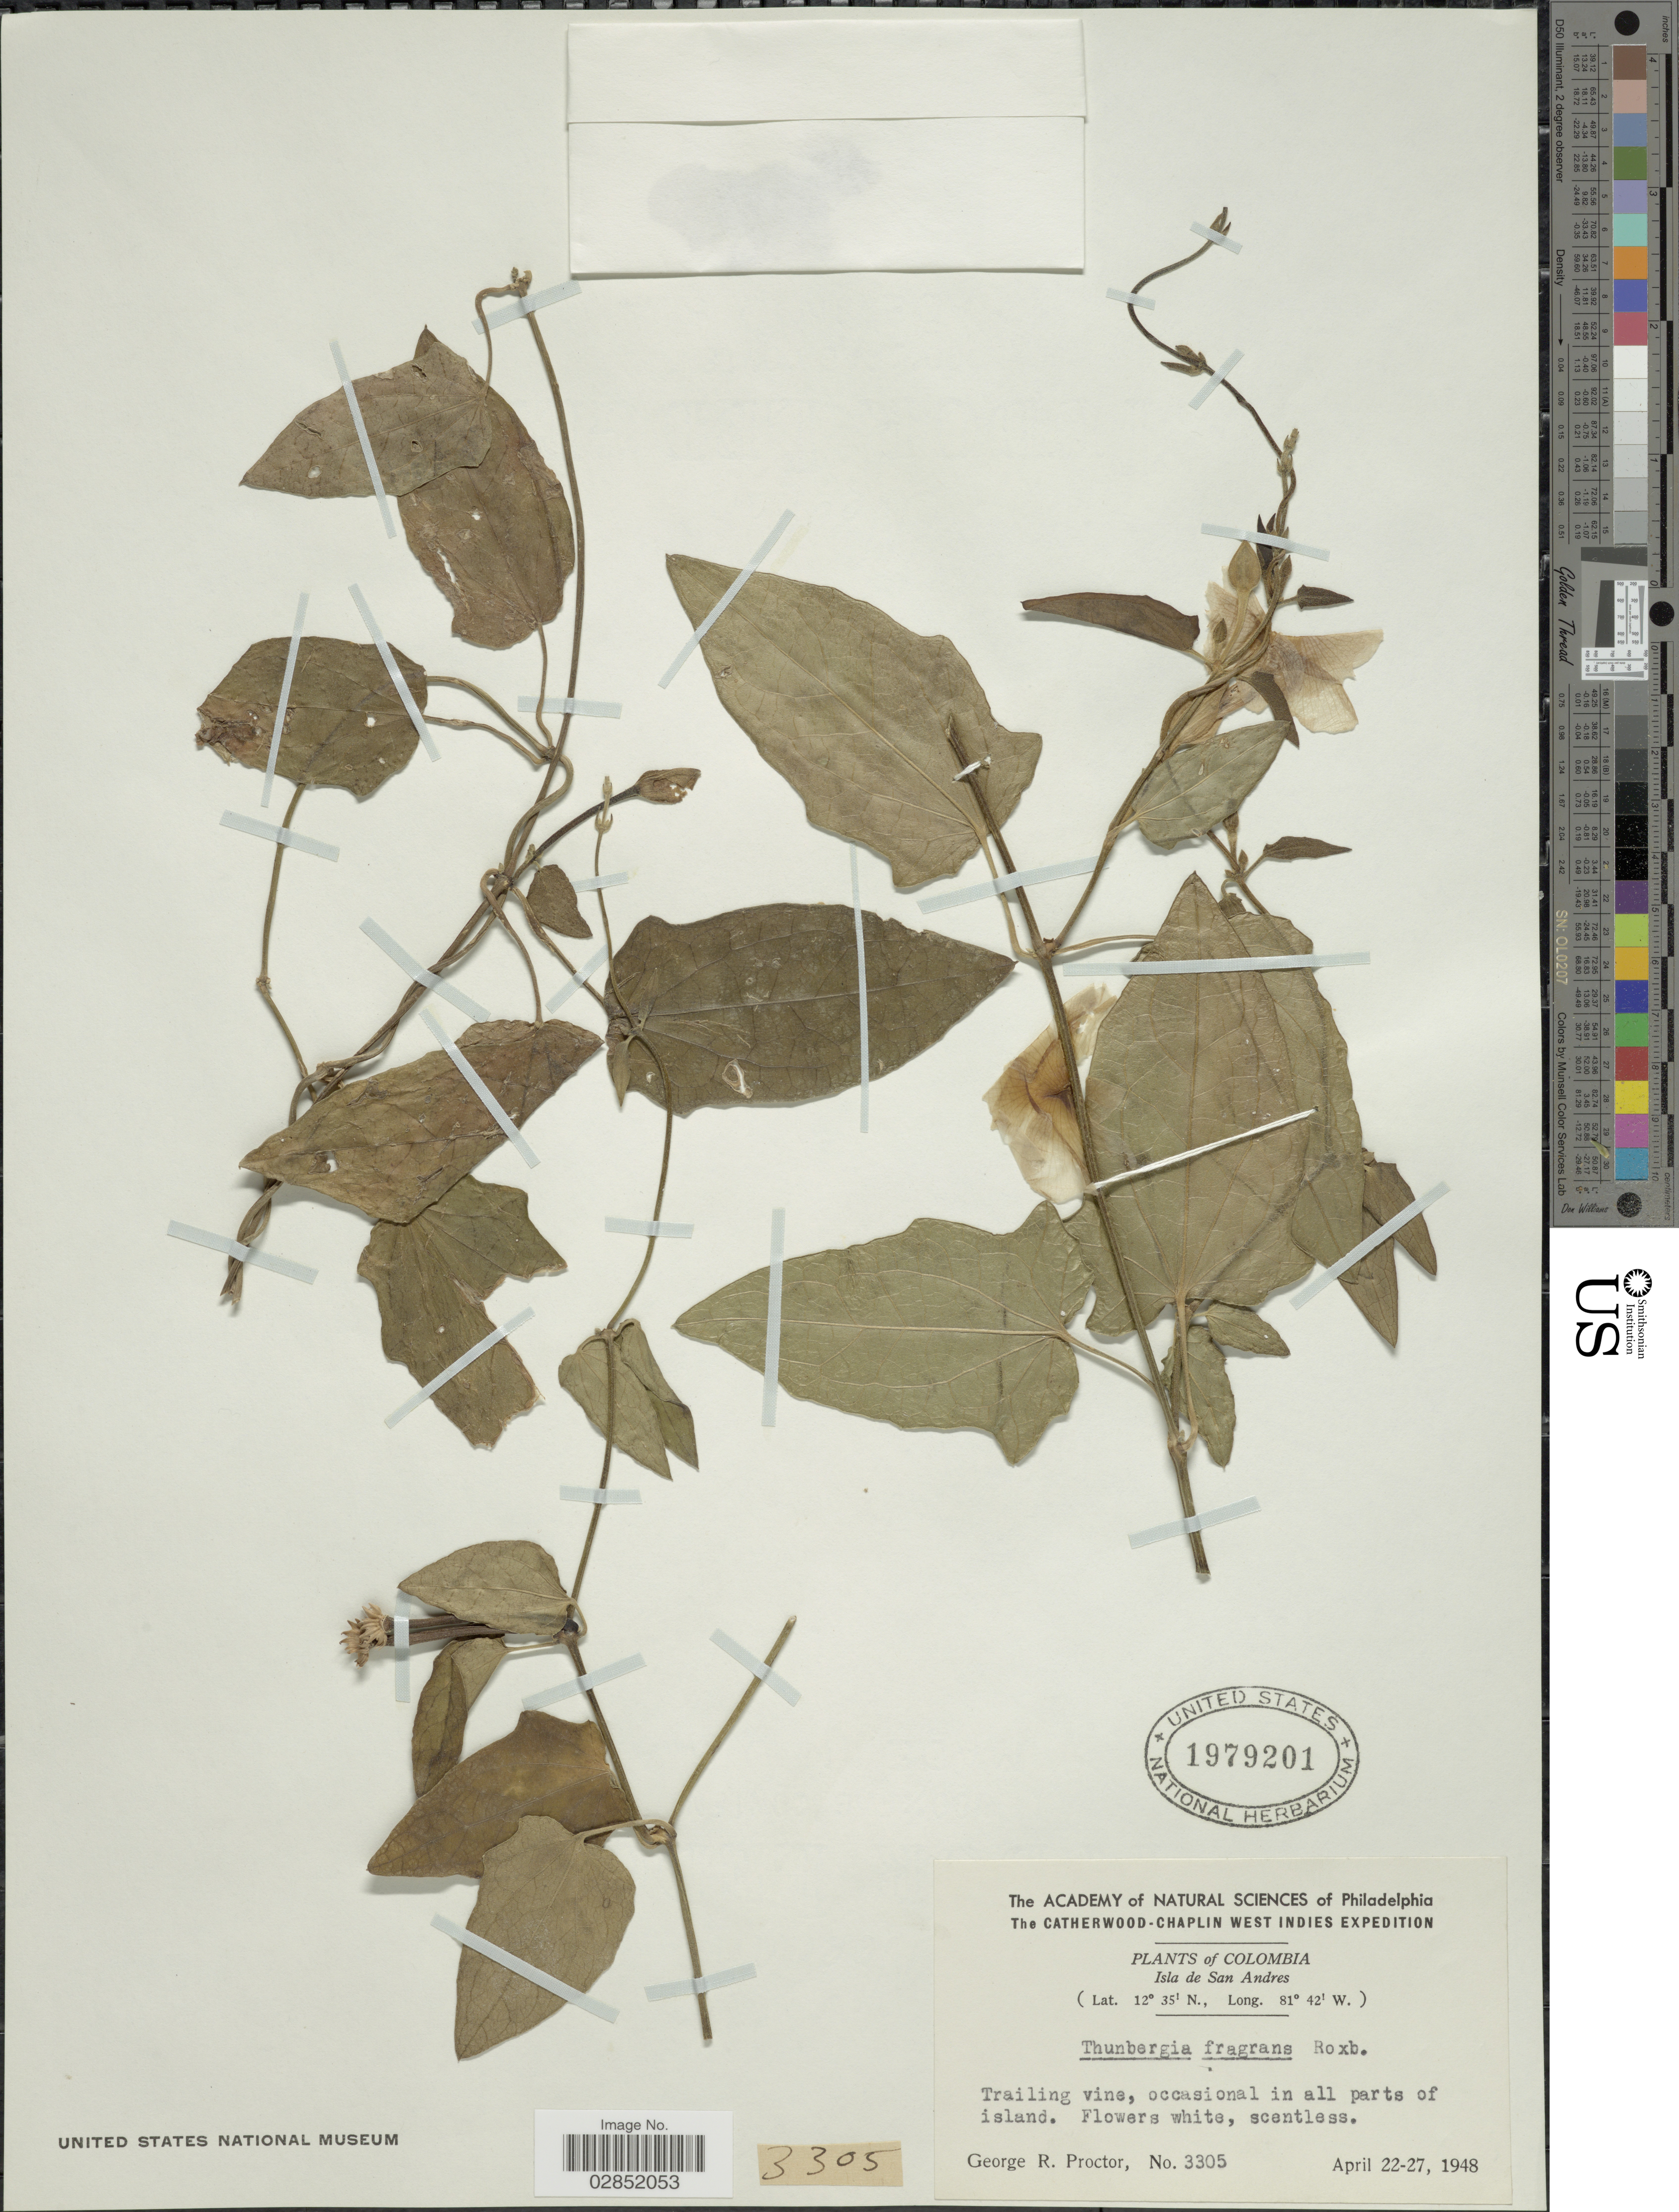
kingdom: Plantae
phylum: Tracheophyta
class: Magnoliopsida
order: Lamiales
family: Acanthaceae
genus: Thunbergia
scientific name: Thunbergia fragrans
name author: Roxb.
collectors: G. Proctor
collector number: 3305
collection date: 1948-04-22/1948-04-27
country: Colombia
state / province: San Andres y Providencia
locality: Isla de San Andres. West Indian.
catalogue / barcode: US 1979201